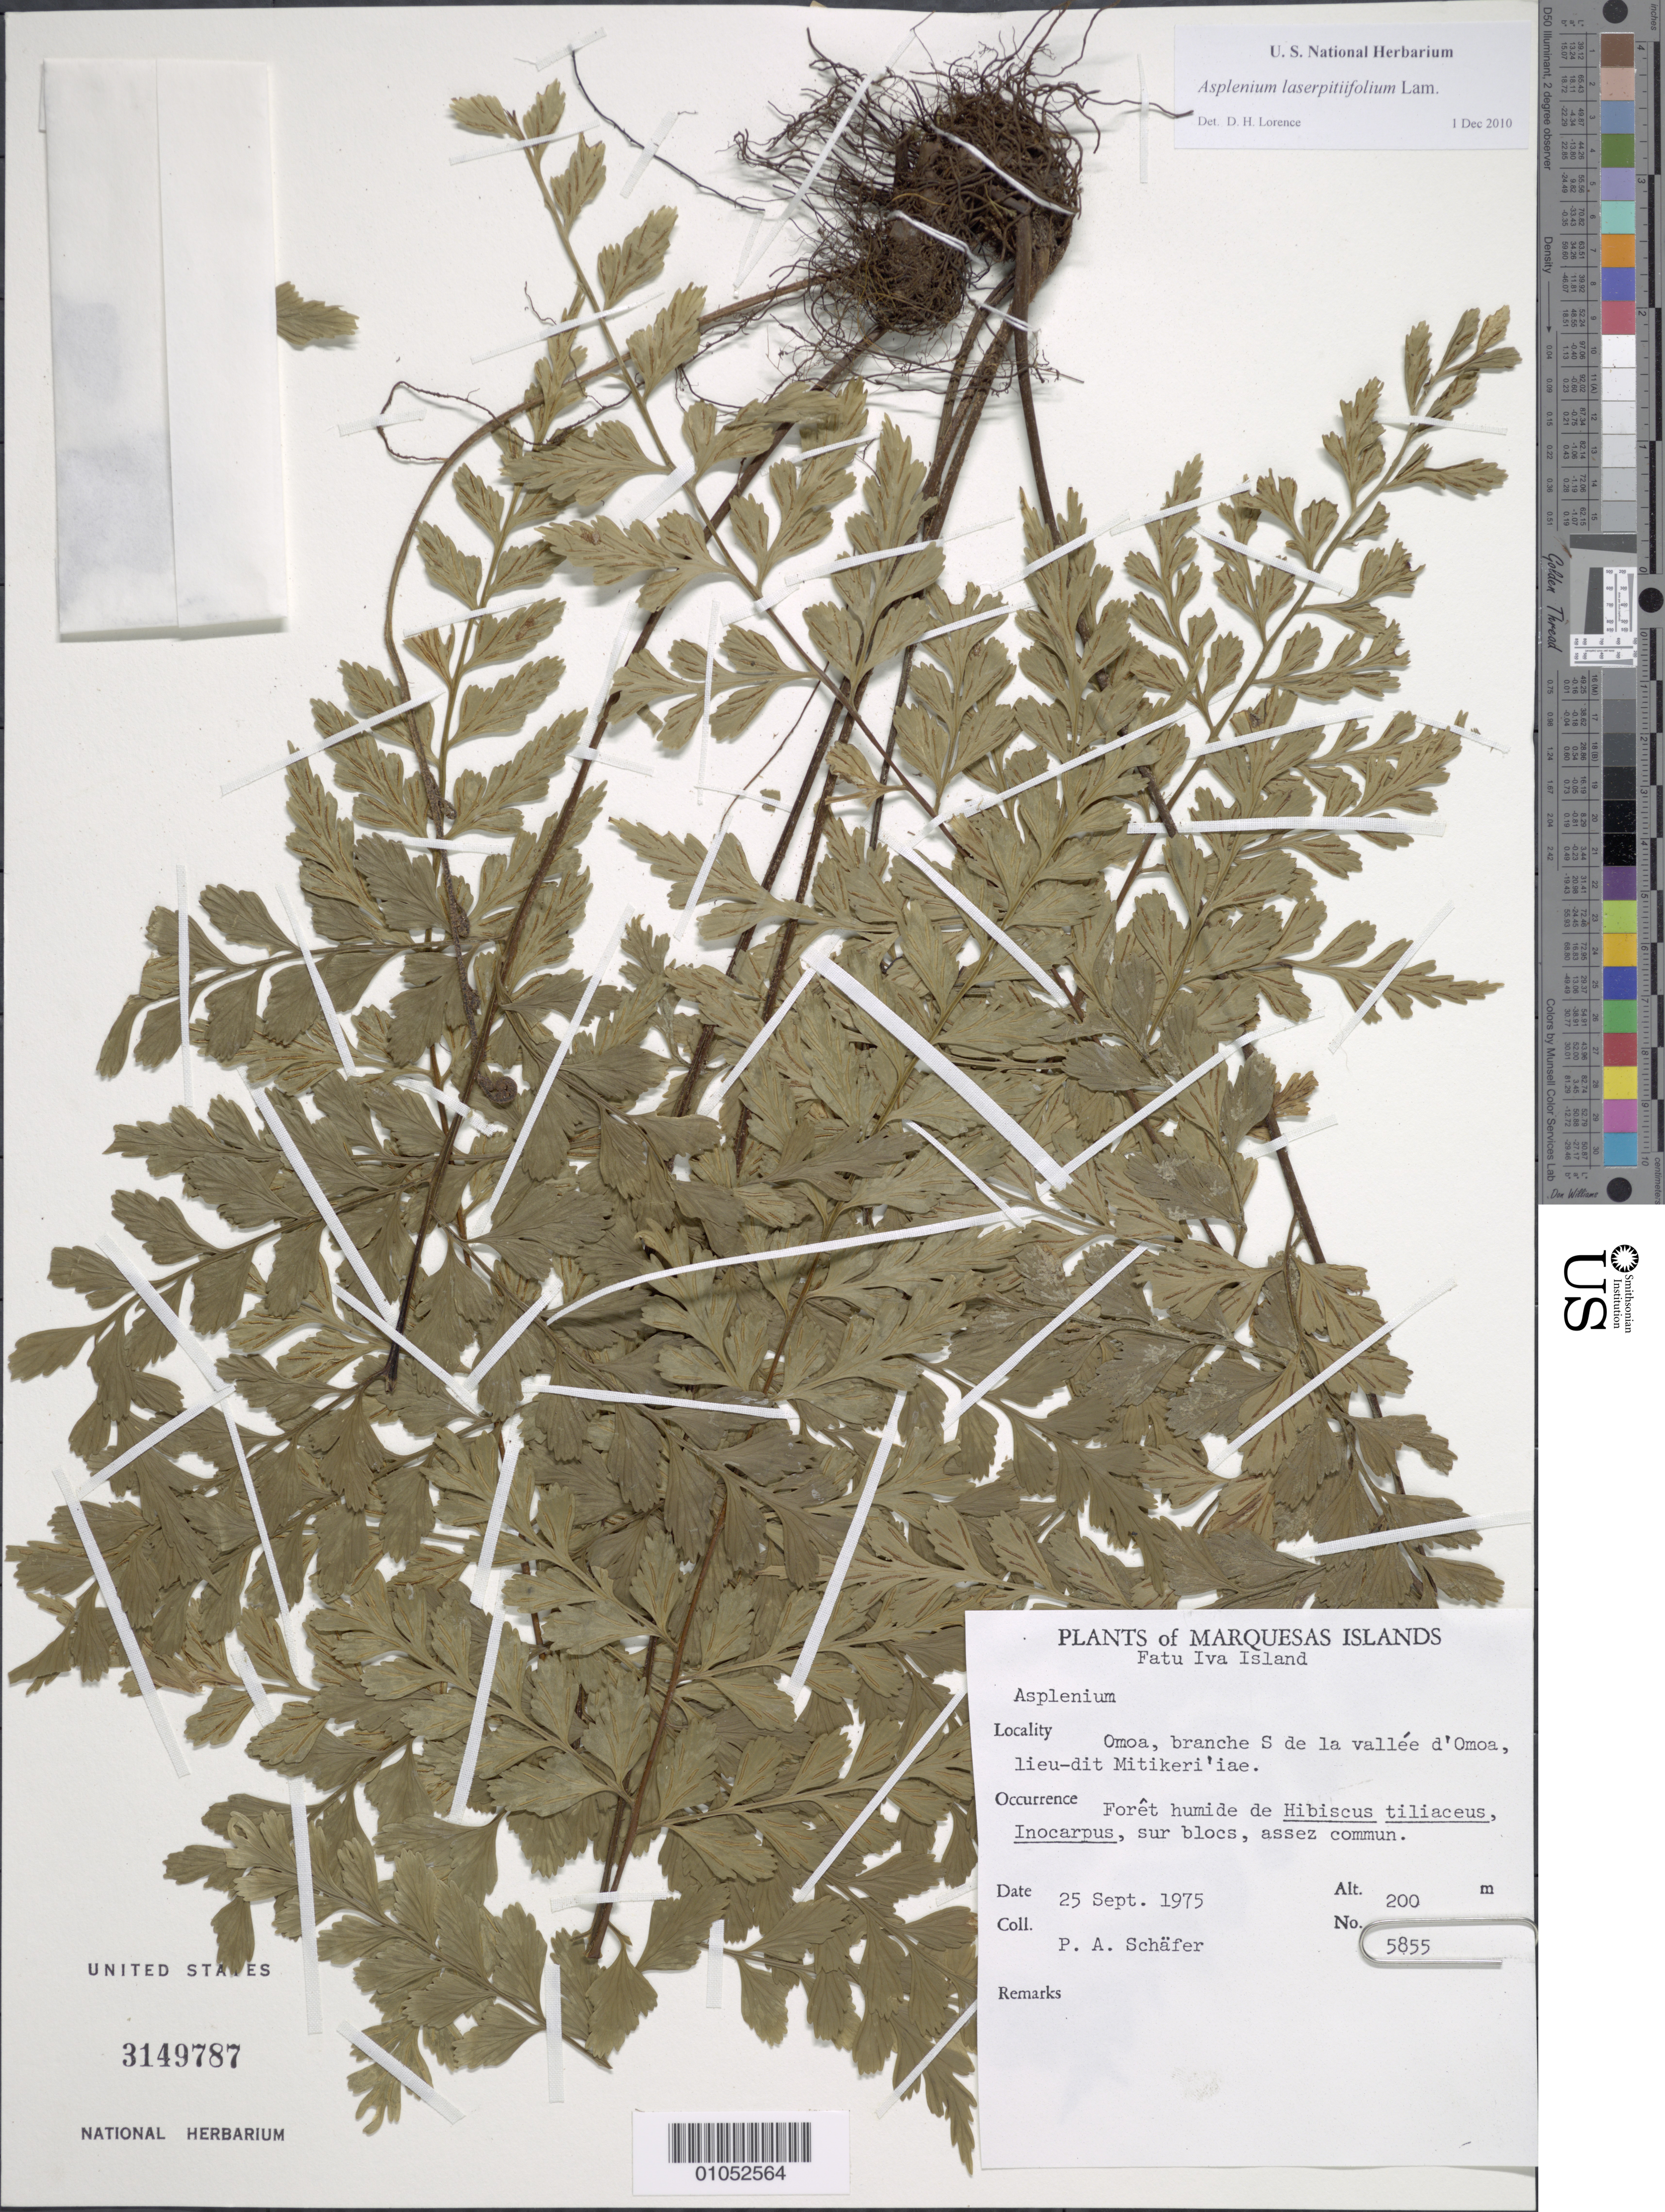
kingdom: Plantae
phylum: Tracheophyta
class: Polypodiopsida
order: Polypodiales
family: Aspleniaceae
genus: Asplenium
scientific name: Asplenium insiticium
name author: Brack. in Wilkes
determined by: Lorence, David H., (PTBG), National Tropical Botanical Garden (UNITED STATES)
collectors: P. A. Schäfer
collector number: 5855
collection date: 1975-09-25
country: French Polynesia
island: Fatu Hiva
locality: Omoa, branche S de la vallee d'Omao, lieu-dit Mitikeri'iae.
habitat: Foret humide de Hibiscus tiliaceus, Inocarpus, sur blocs, assez commun.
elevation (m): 200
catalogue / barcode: US 3149787